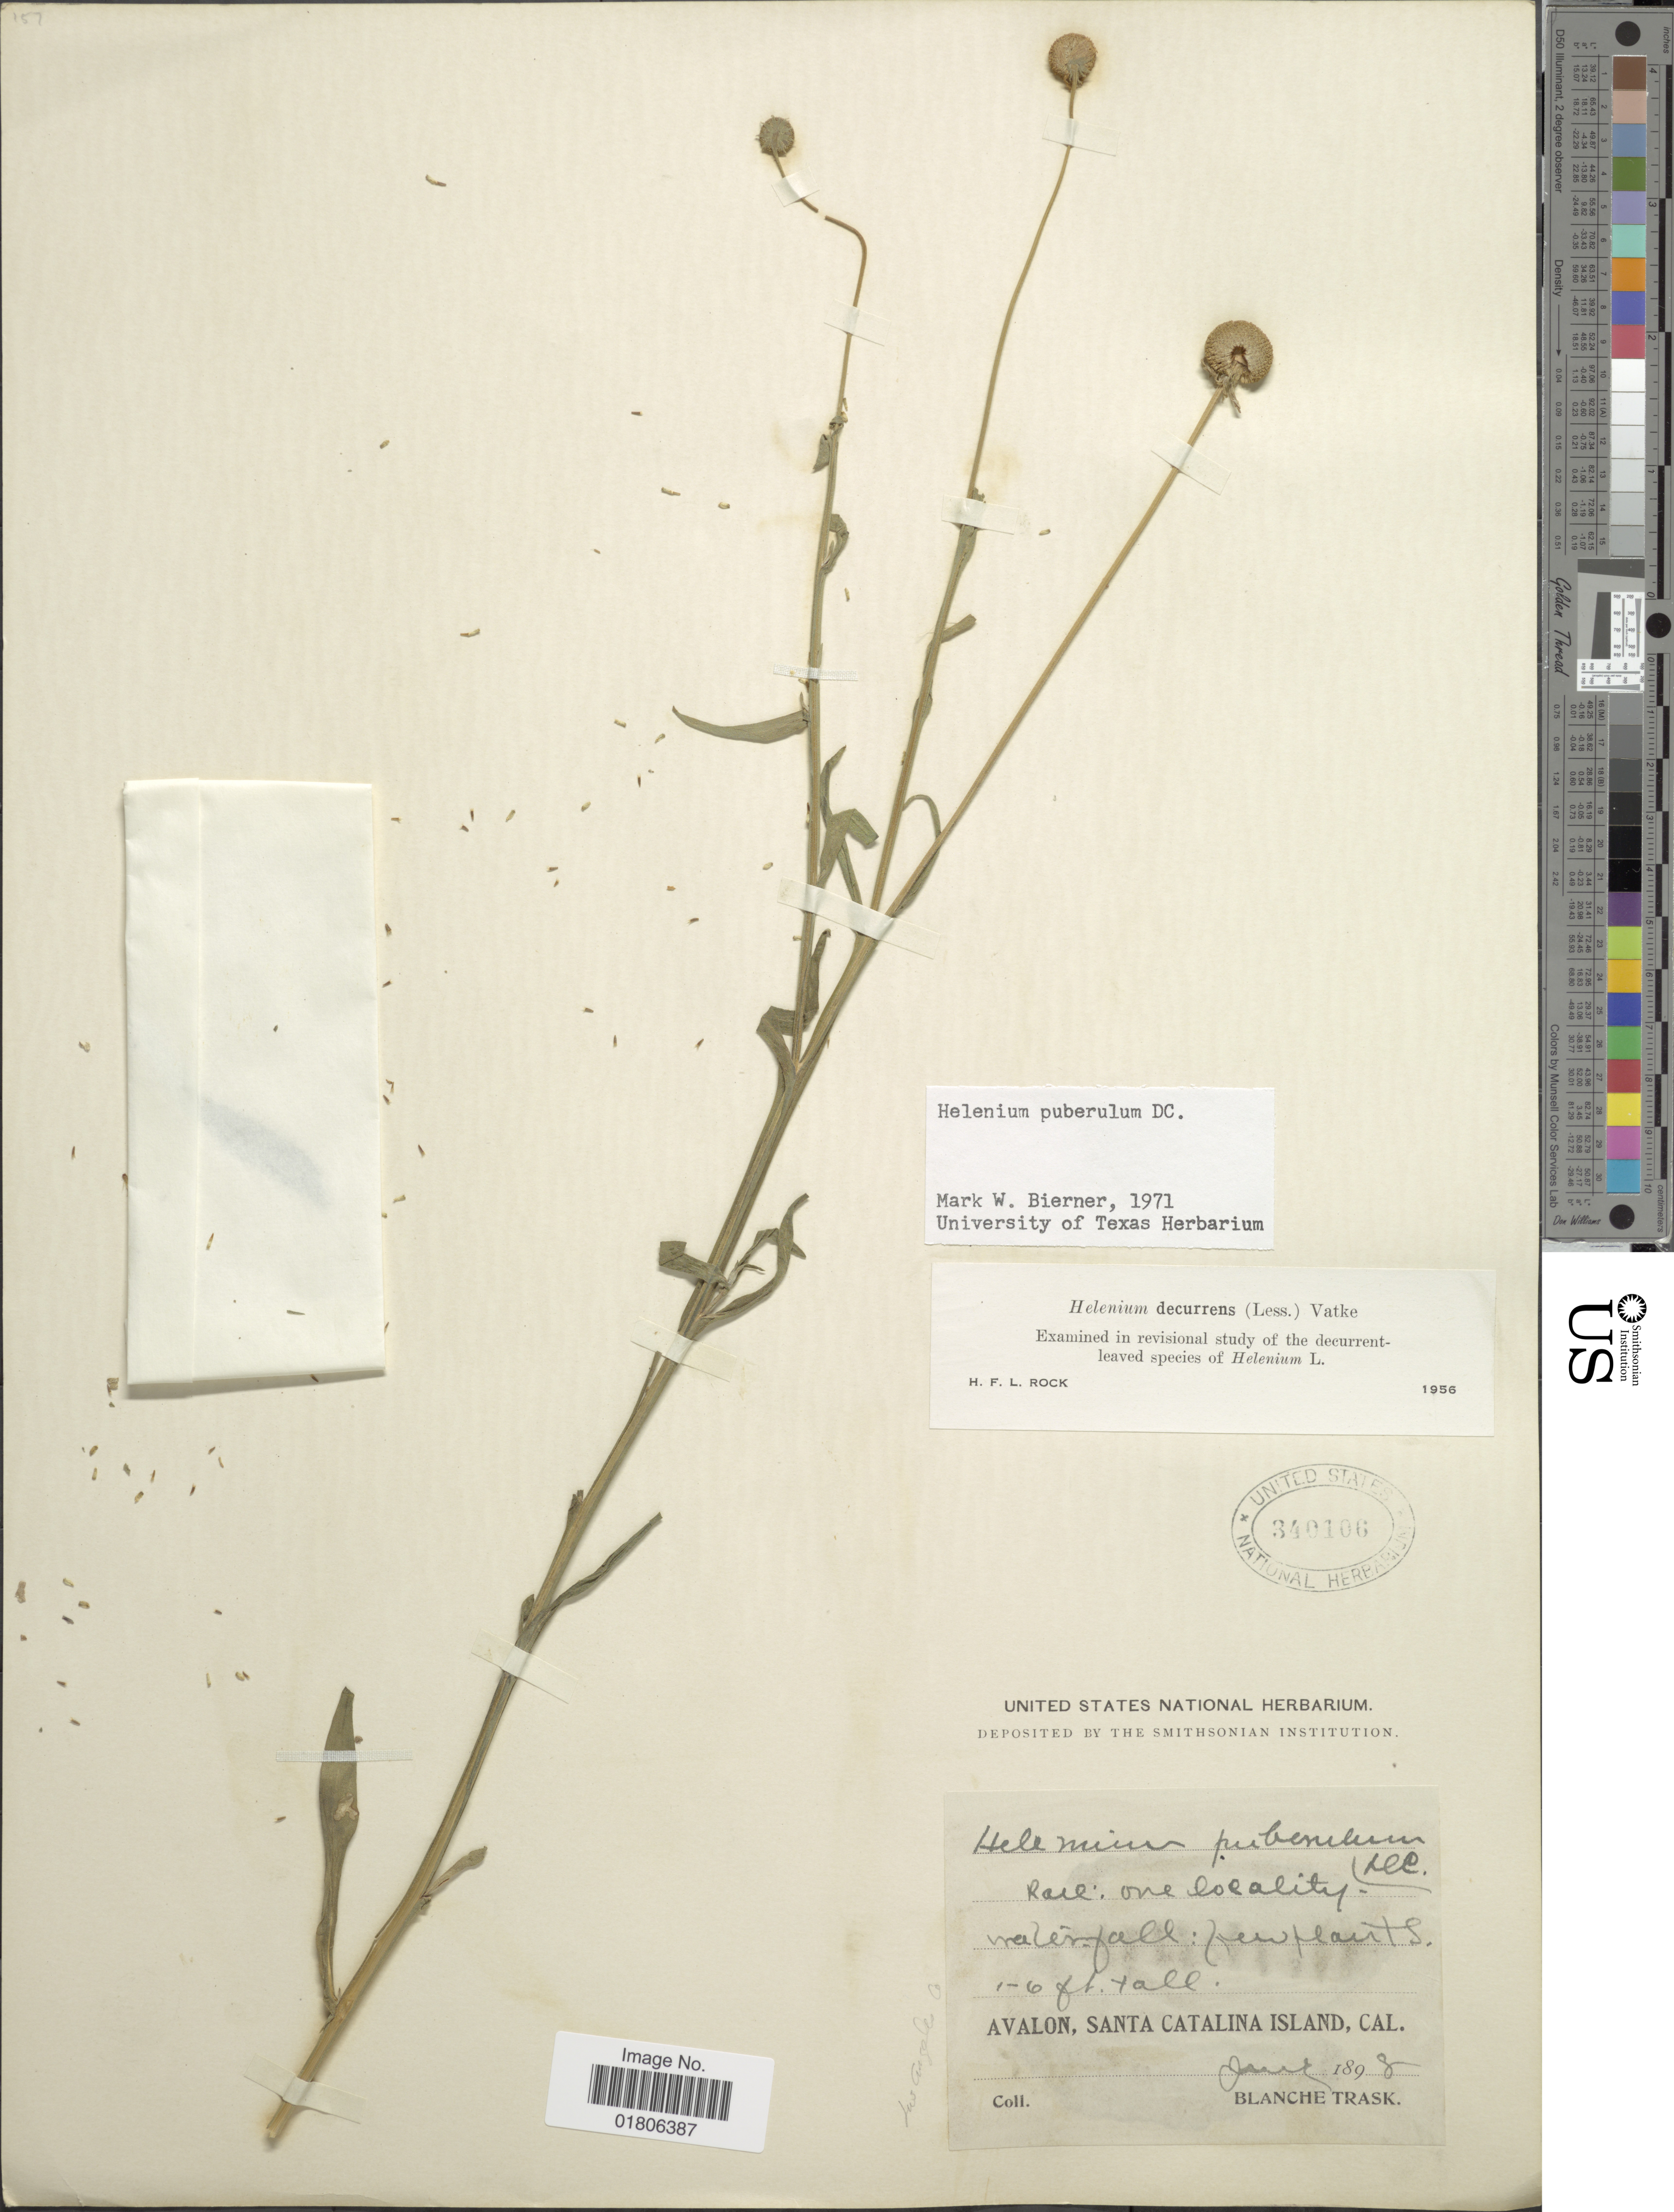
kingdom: Plantae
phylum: Tracheophyta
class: Magnoliopsida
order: Asterales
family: Asteraceae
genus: Helenium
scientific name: Helenium pinnatifidum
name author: (Schwein. ex Nutt.) Rydb.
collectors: B. Trask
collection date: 1898-06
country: United States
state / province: California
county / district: Los Angeles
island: Santa Catalina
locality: Avalon, Santa Catalina Island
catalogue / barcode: US 340106